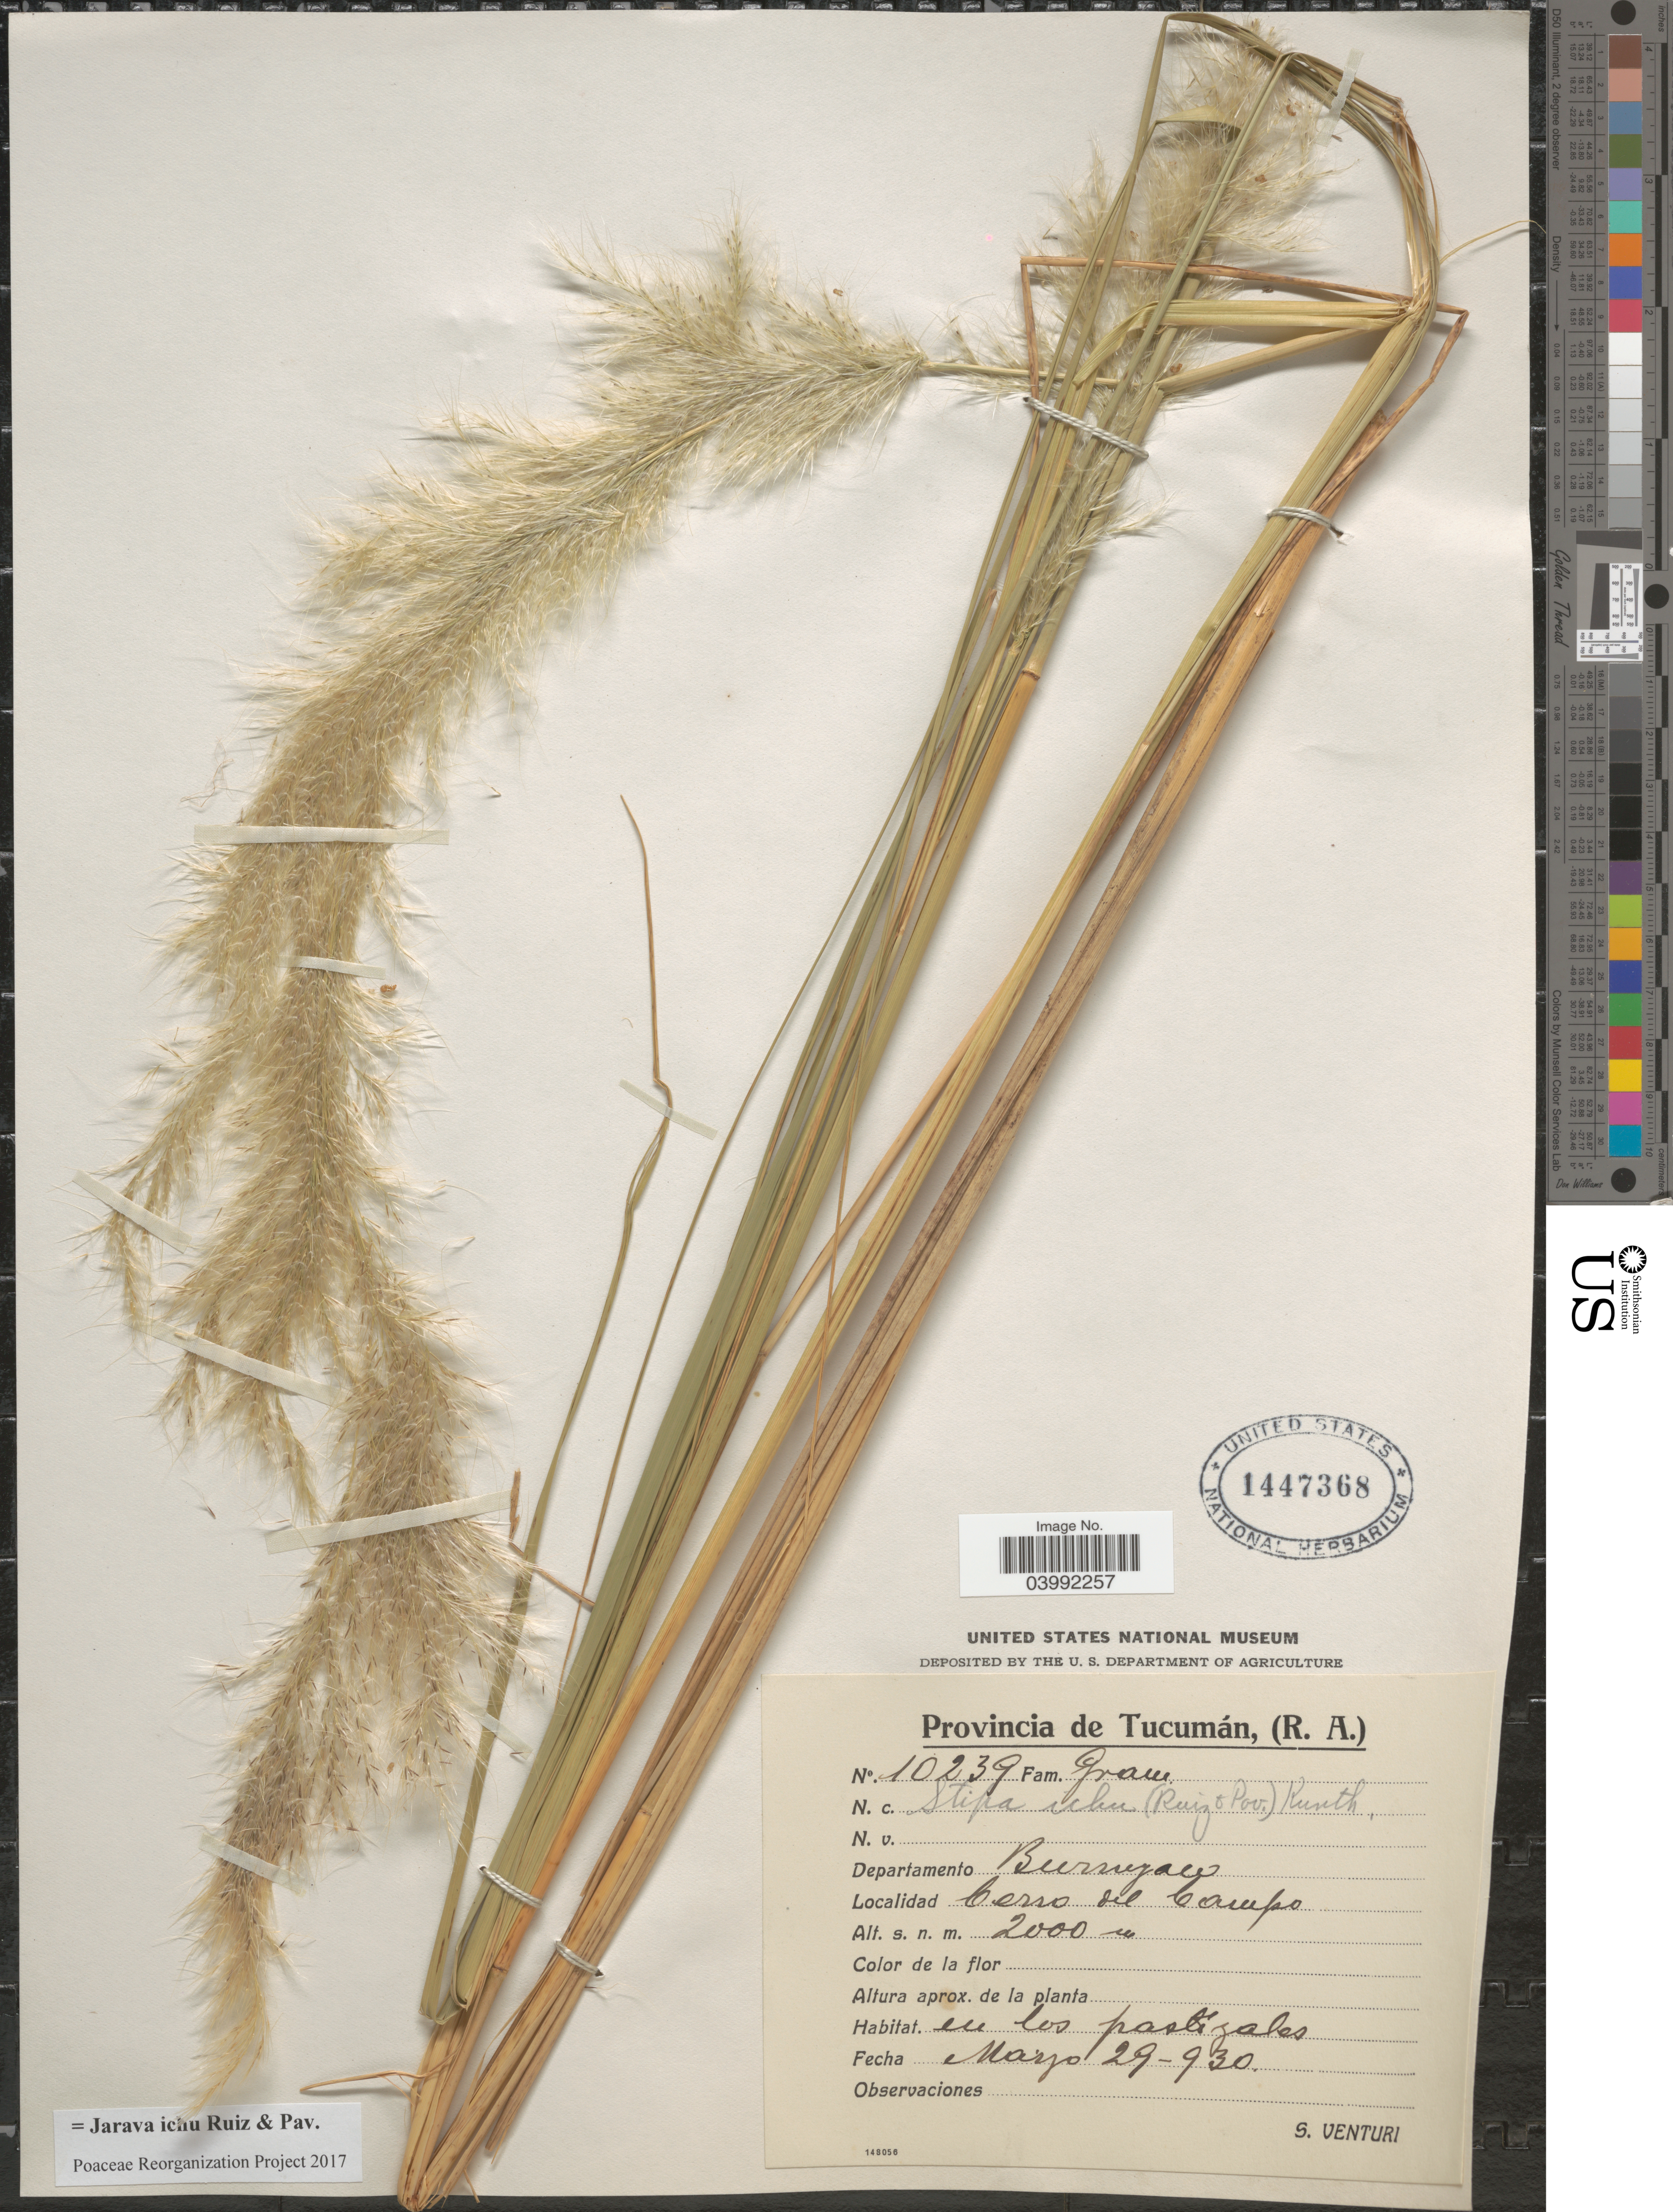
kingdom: Plantae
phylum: Tracheophyta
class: Liliopsida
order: Poales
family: Poaceae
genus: Jarava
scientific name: Jarava ichu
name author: Ruiz & Pav.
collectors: S. Venturi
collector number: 10239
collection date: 1930-03-29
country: Argentina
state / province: Tucuman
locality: Departamento Burruyaco. Cerro del Campo.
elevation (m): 2000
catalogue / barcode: US 1447368